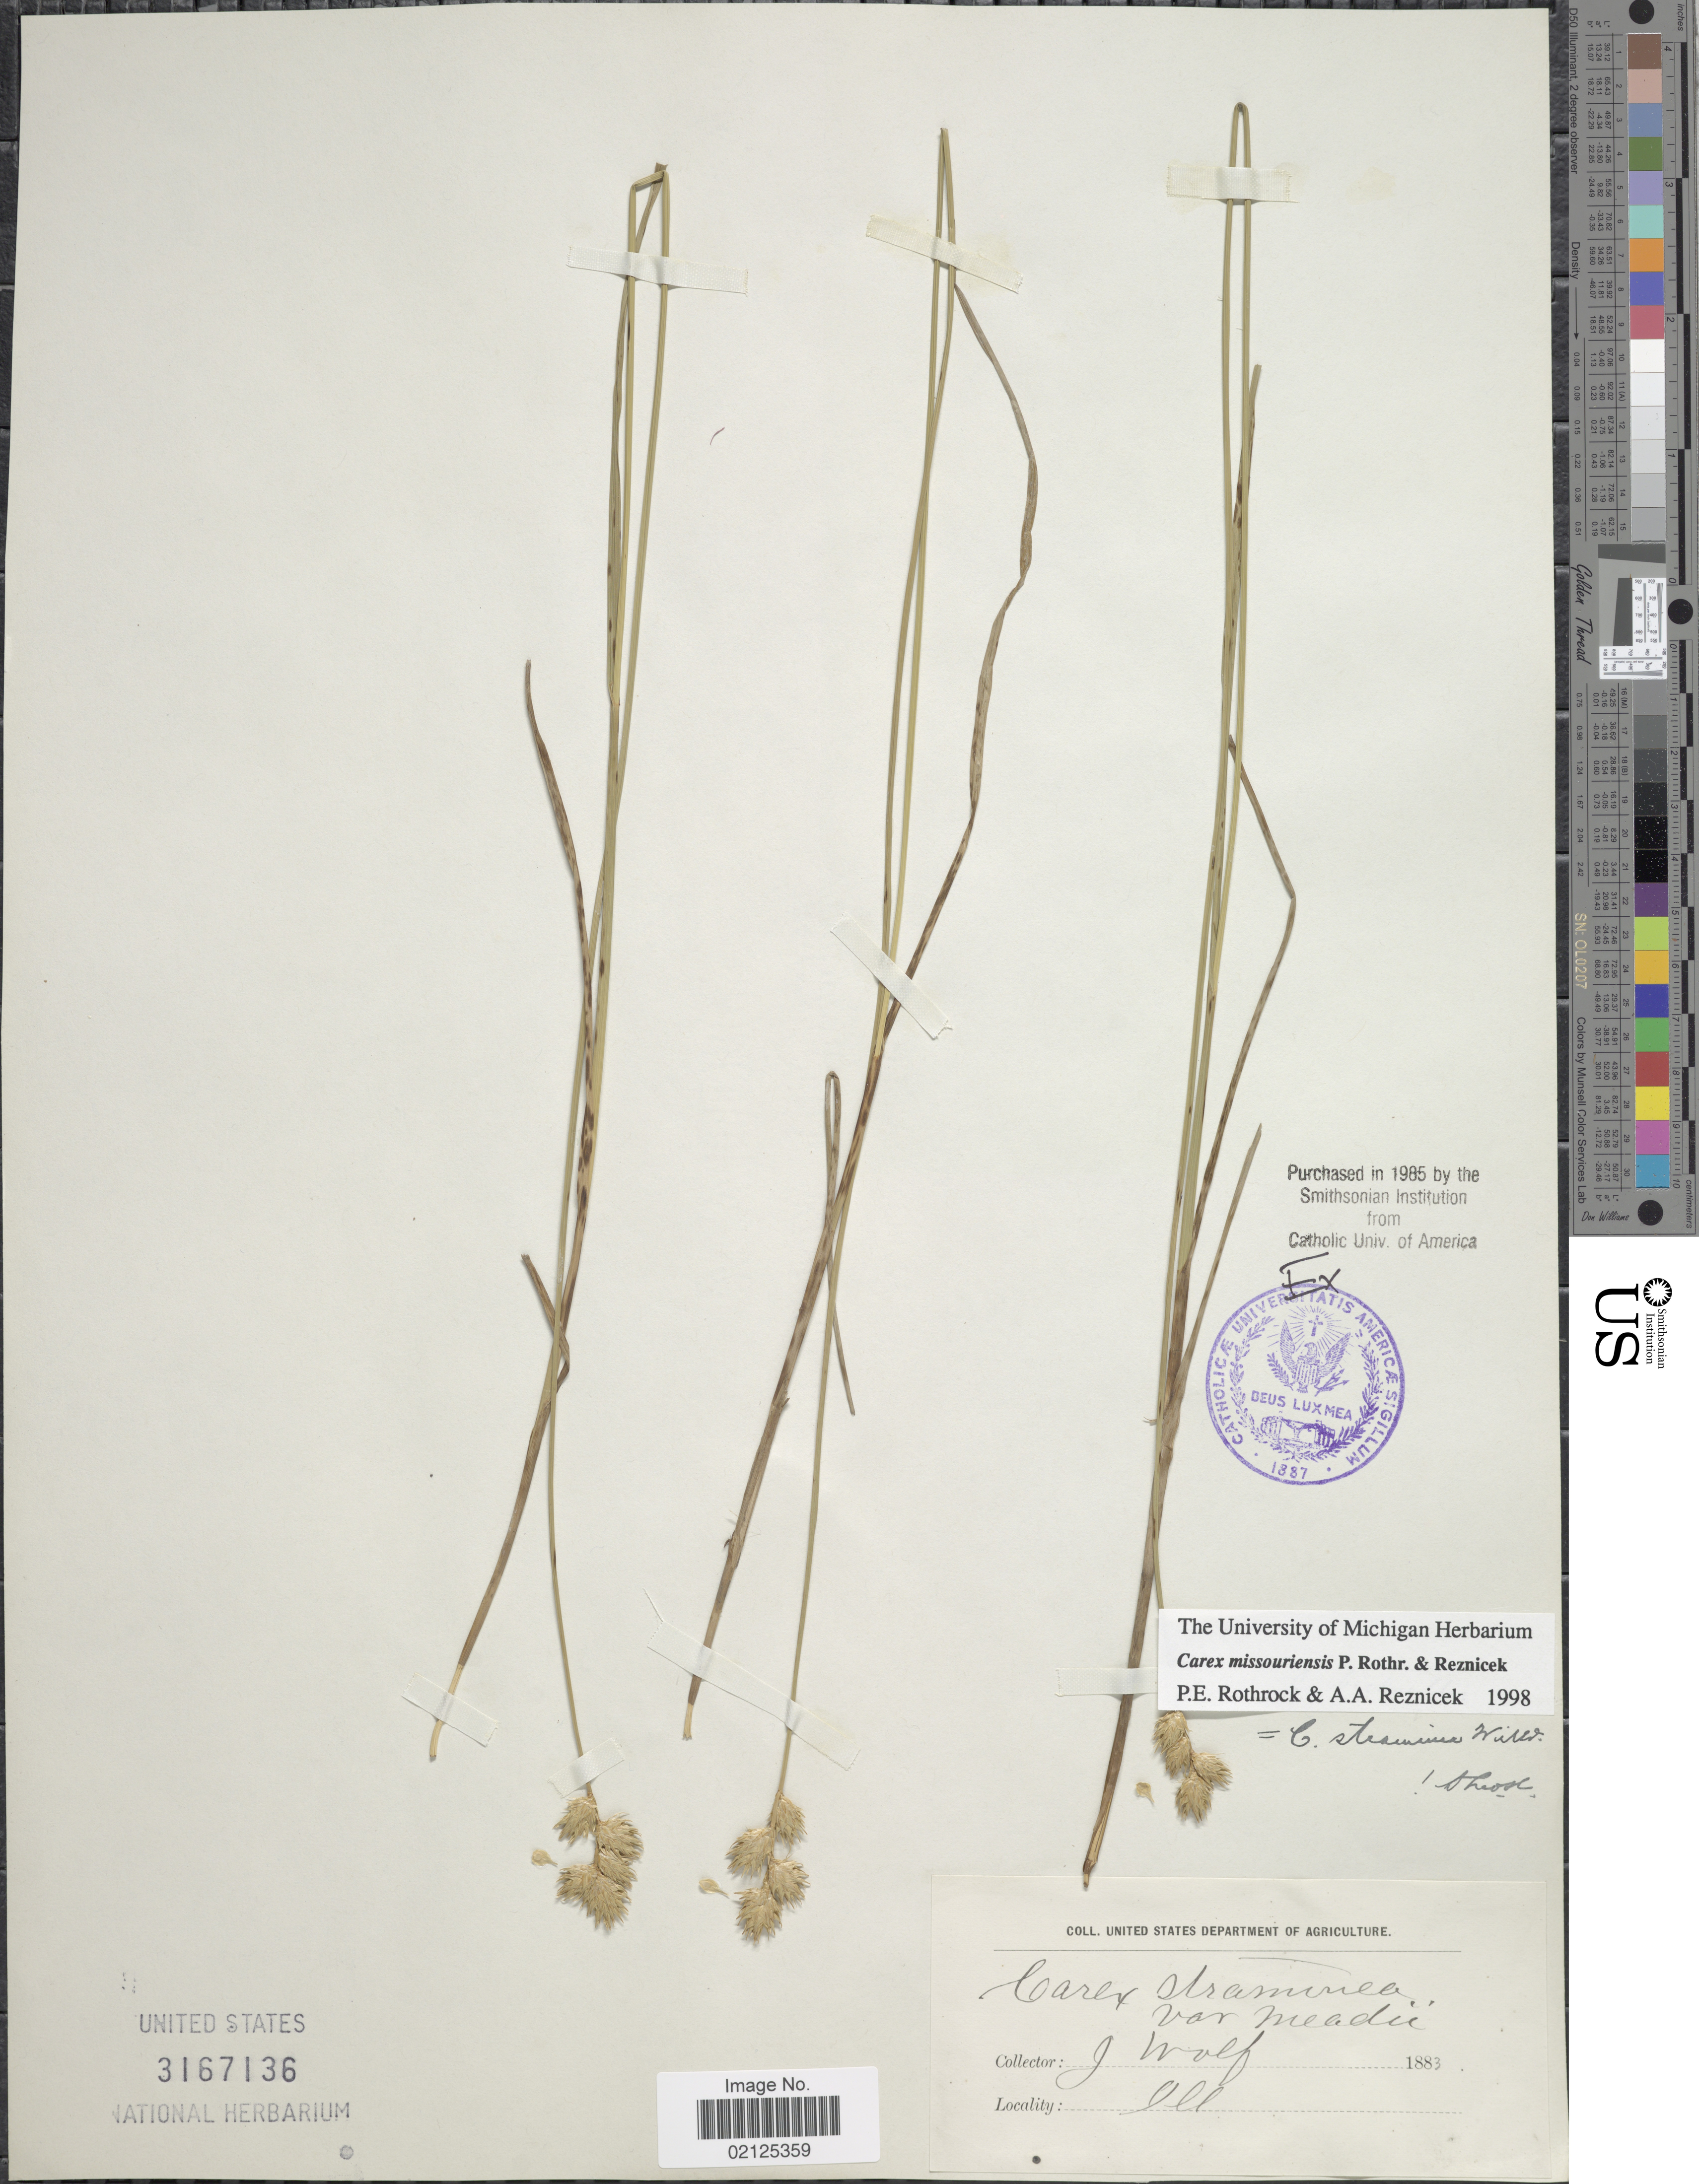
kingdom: Plantae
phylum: Tracheophyta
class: Liliopsida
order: Poales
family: Cyperaceae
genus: Carex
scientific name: Carex missouriensis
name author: P. Rothr. & Reznicek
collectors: J. Wolf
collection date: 1883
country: United States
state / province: Illinois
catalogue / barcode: US 3167136